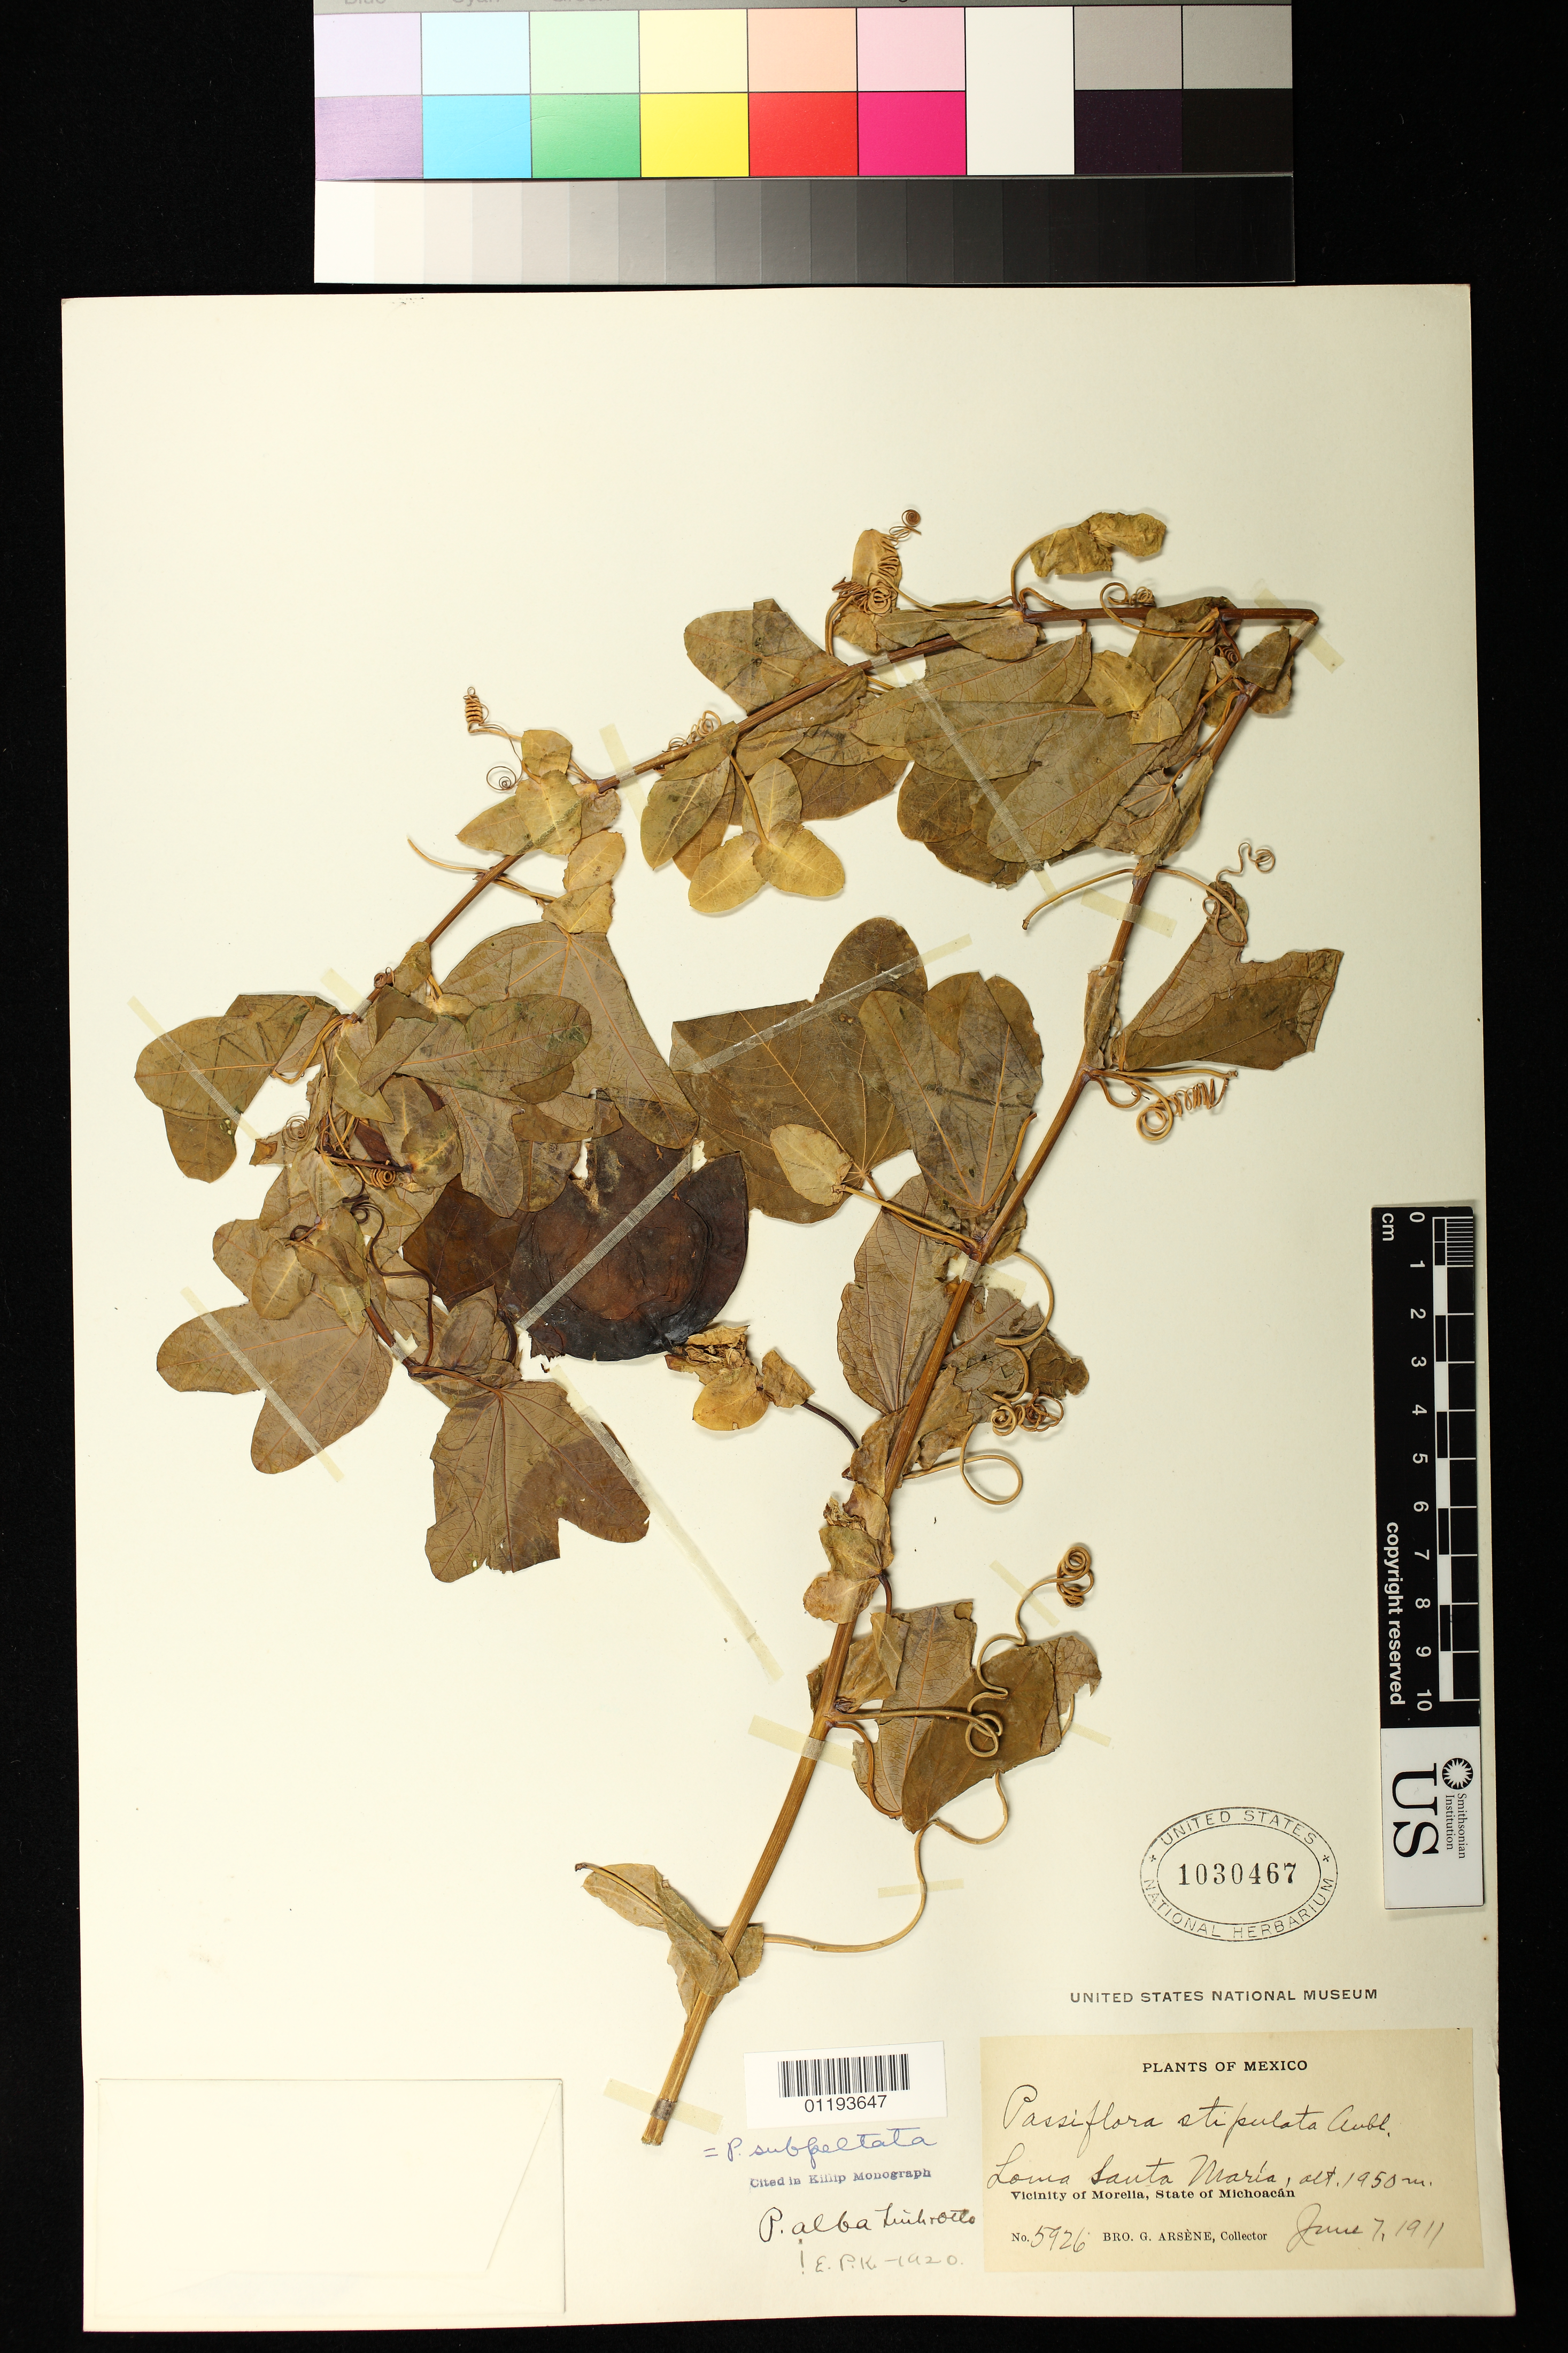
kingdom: Plantae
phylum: Tracheophyta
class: Magnoliopsida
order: Malpighiales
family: Passifloraceae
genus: Passiflora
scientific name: Passiflora subpeltata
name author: Ortega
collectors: Bro. G. Arsène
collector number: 5926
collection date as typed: Jun 7 1911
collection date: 1911-06-07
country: Mexico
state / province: Michoacan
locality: Lorna Santa Maria Vicinity of Morelia, State of Michoacan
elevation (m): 1950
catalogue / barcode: US 1030467